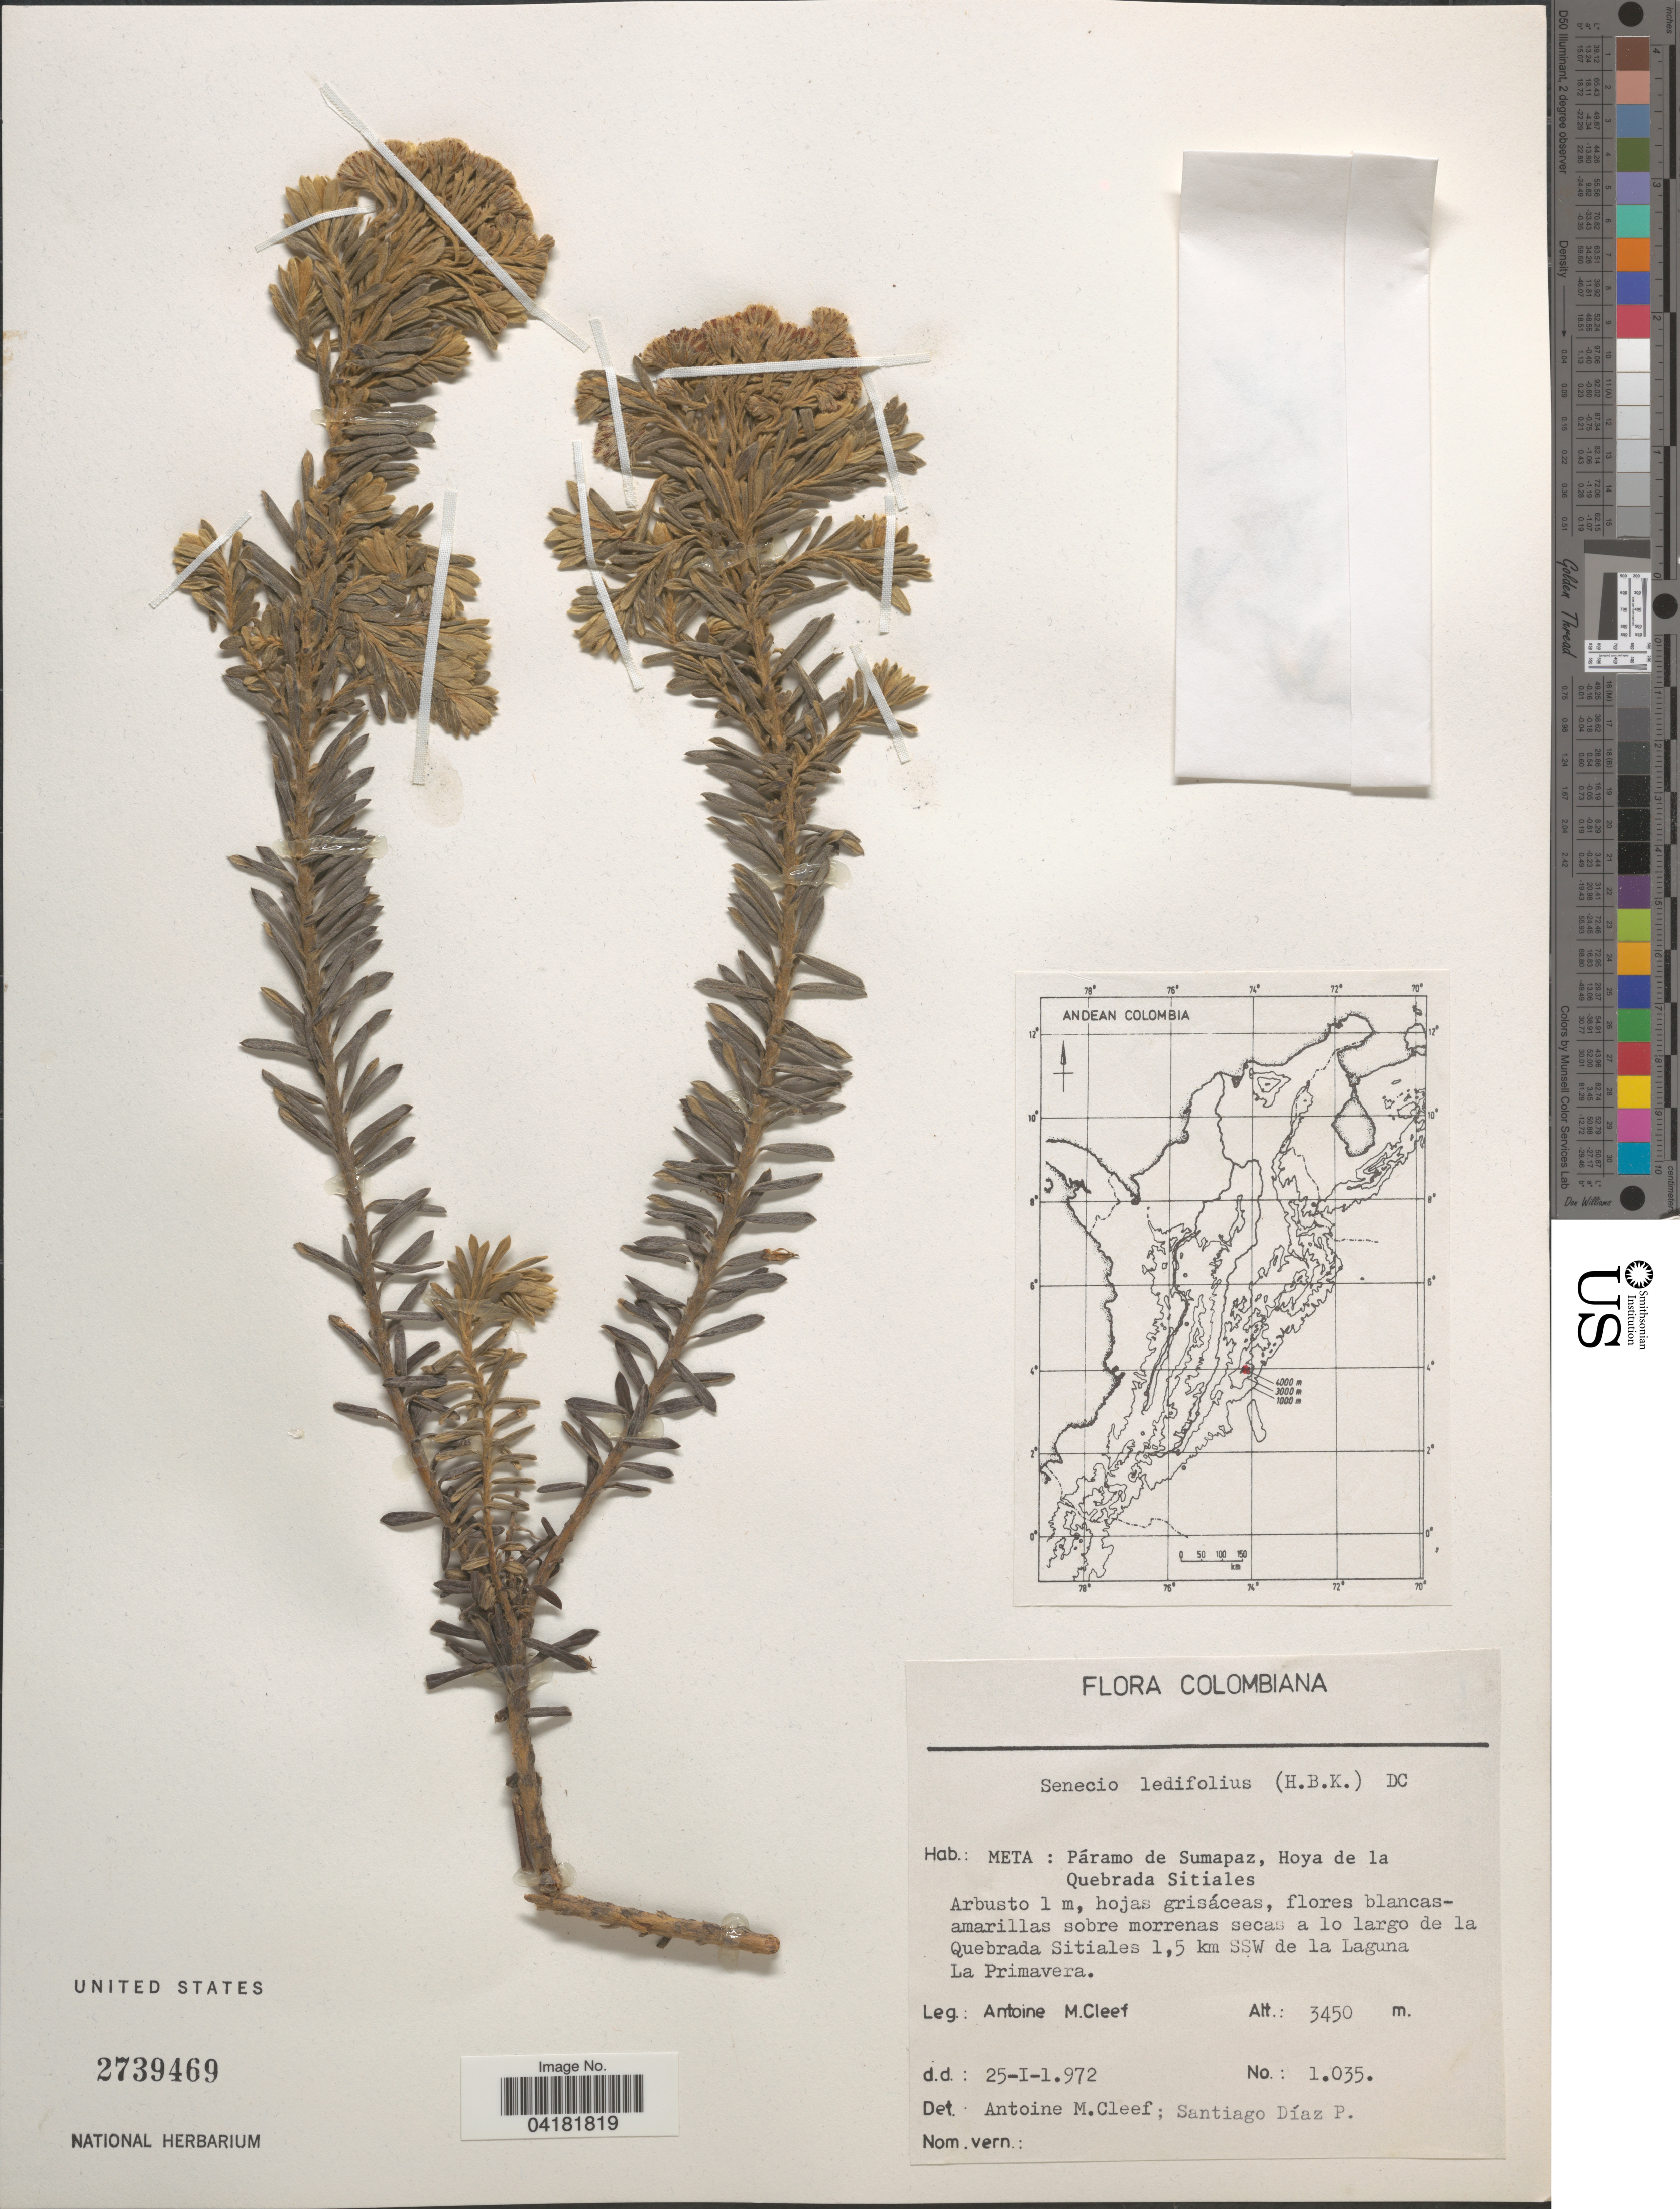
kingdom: Plantae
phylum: Tracheophyta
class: Magnoliopsida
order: Asterales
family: Asteraceae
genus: Pentacalia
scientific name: Pentacalia ledifolia subsp. schlimii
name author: (Wedd.) Cuatrec.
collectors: A. M. Cleef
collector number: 1035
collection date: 1972-01-25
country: Colombia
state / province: Meta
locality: Colombiana. Páramo de Sumapaz, Hoya de la Quebrada Sitiales. Arbusto 1 m, hojas grisáceas, flores blancas-amarillas sobre morrenas secas a lo largo de la Quebrada Sitiales 1,5 km SSW de la Laguna La Primavera.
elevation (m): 3450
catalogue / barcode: US 2739469